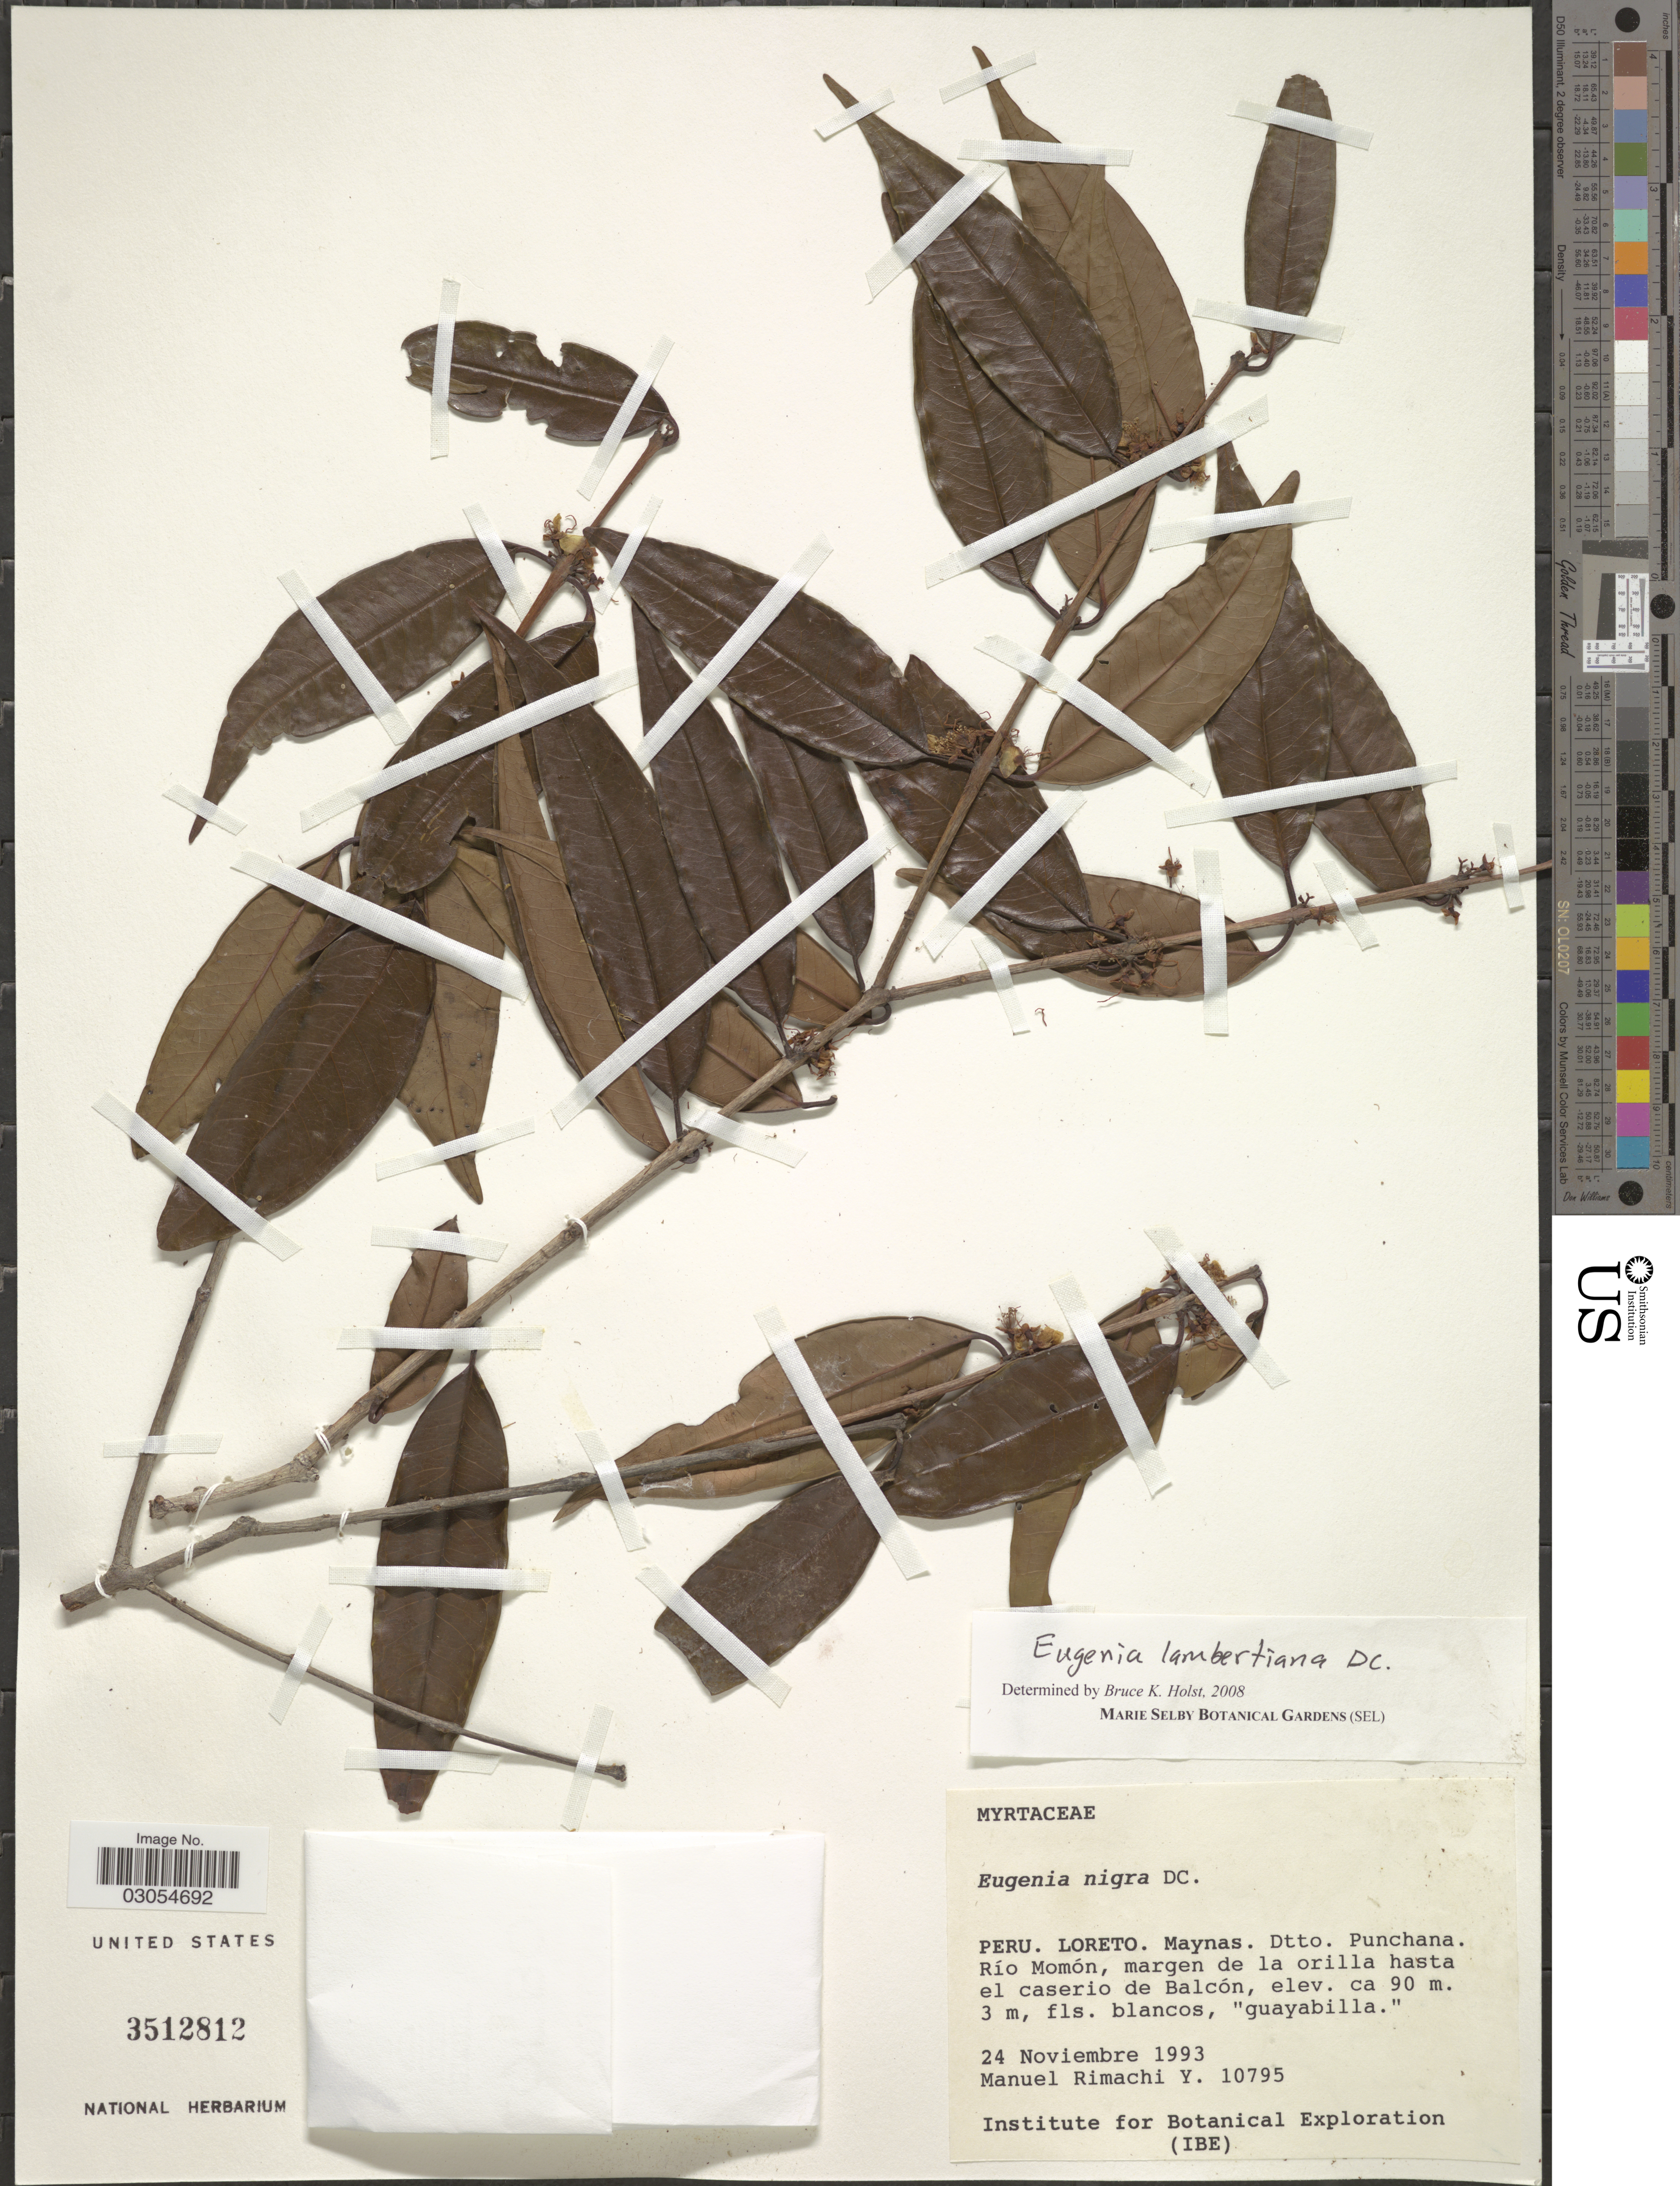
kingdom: Plantae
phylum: Tracheophyta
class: Magnoliopsida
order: Myrtales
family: Myrtaceae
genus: Eugenia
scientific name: Eugenia lambertiana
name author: DC.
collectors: M. Rimachi Y.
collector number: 10795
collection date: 1993-11-24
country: Peru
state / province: Loreto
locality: Maynas. Dtto. Punchana. Río Momón, margen de la orilla hasta el caserio de Balcón.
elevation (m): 90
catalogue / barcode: US 3512812